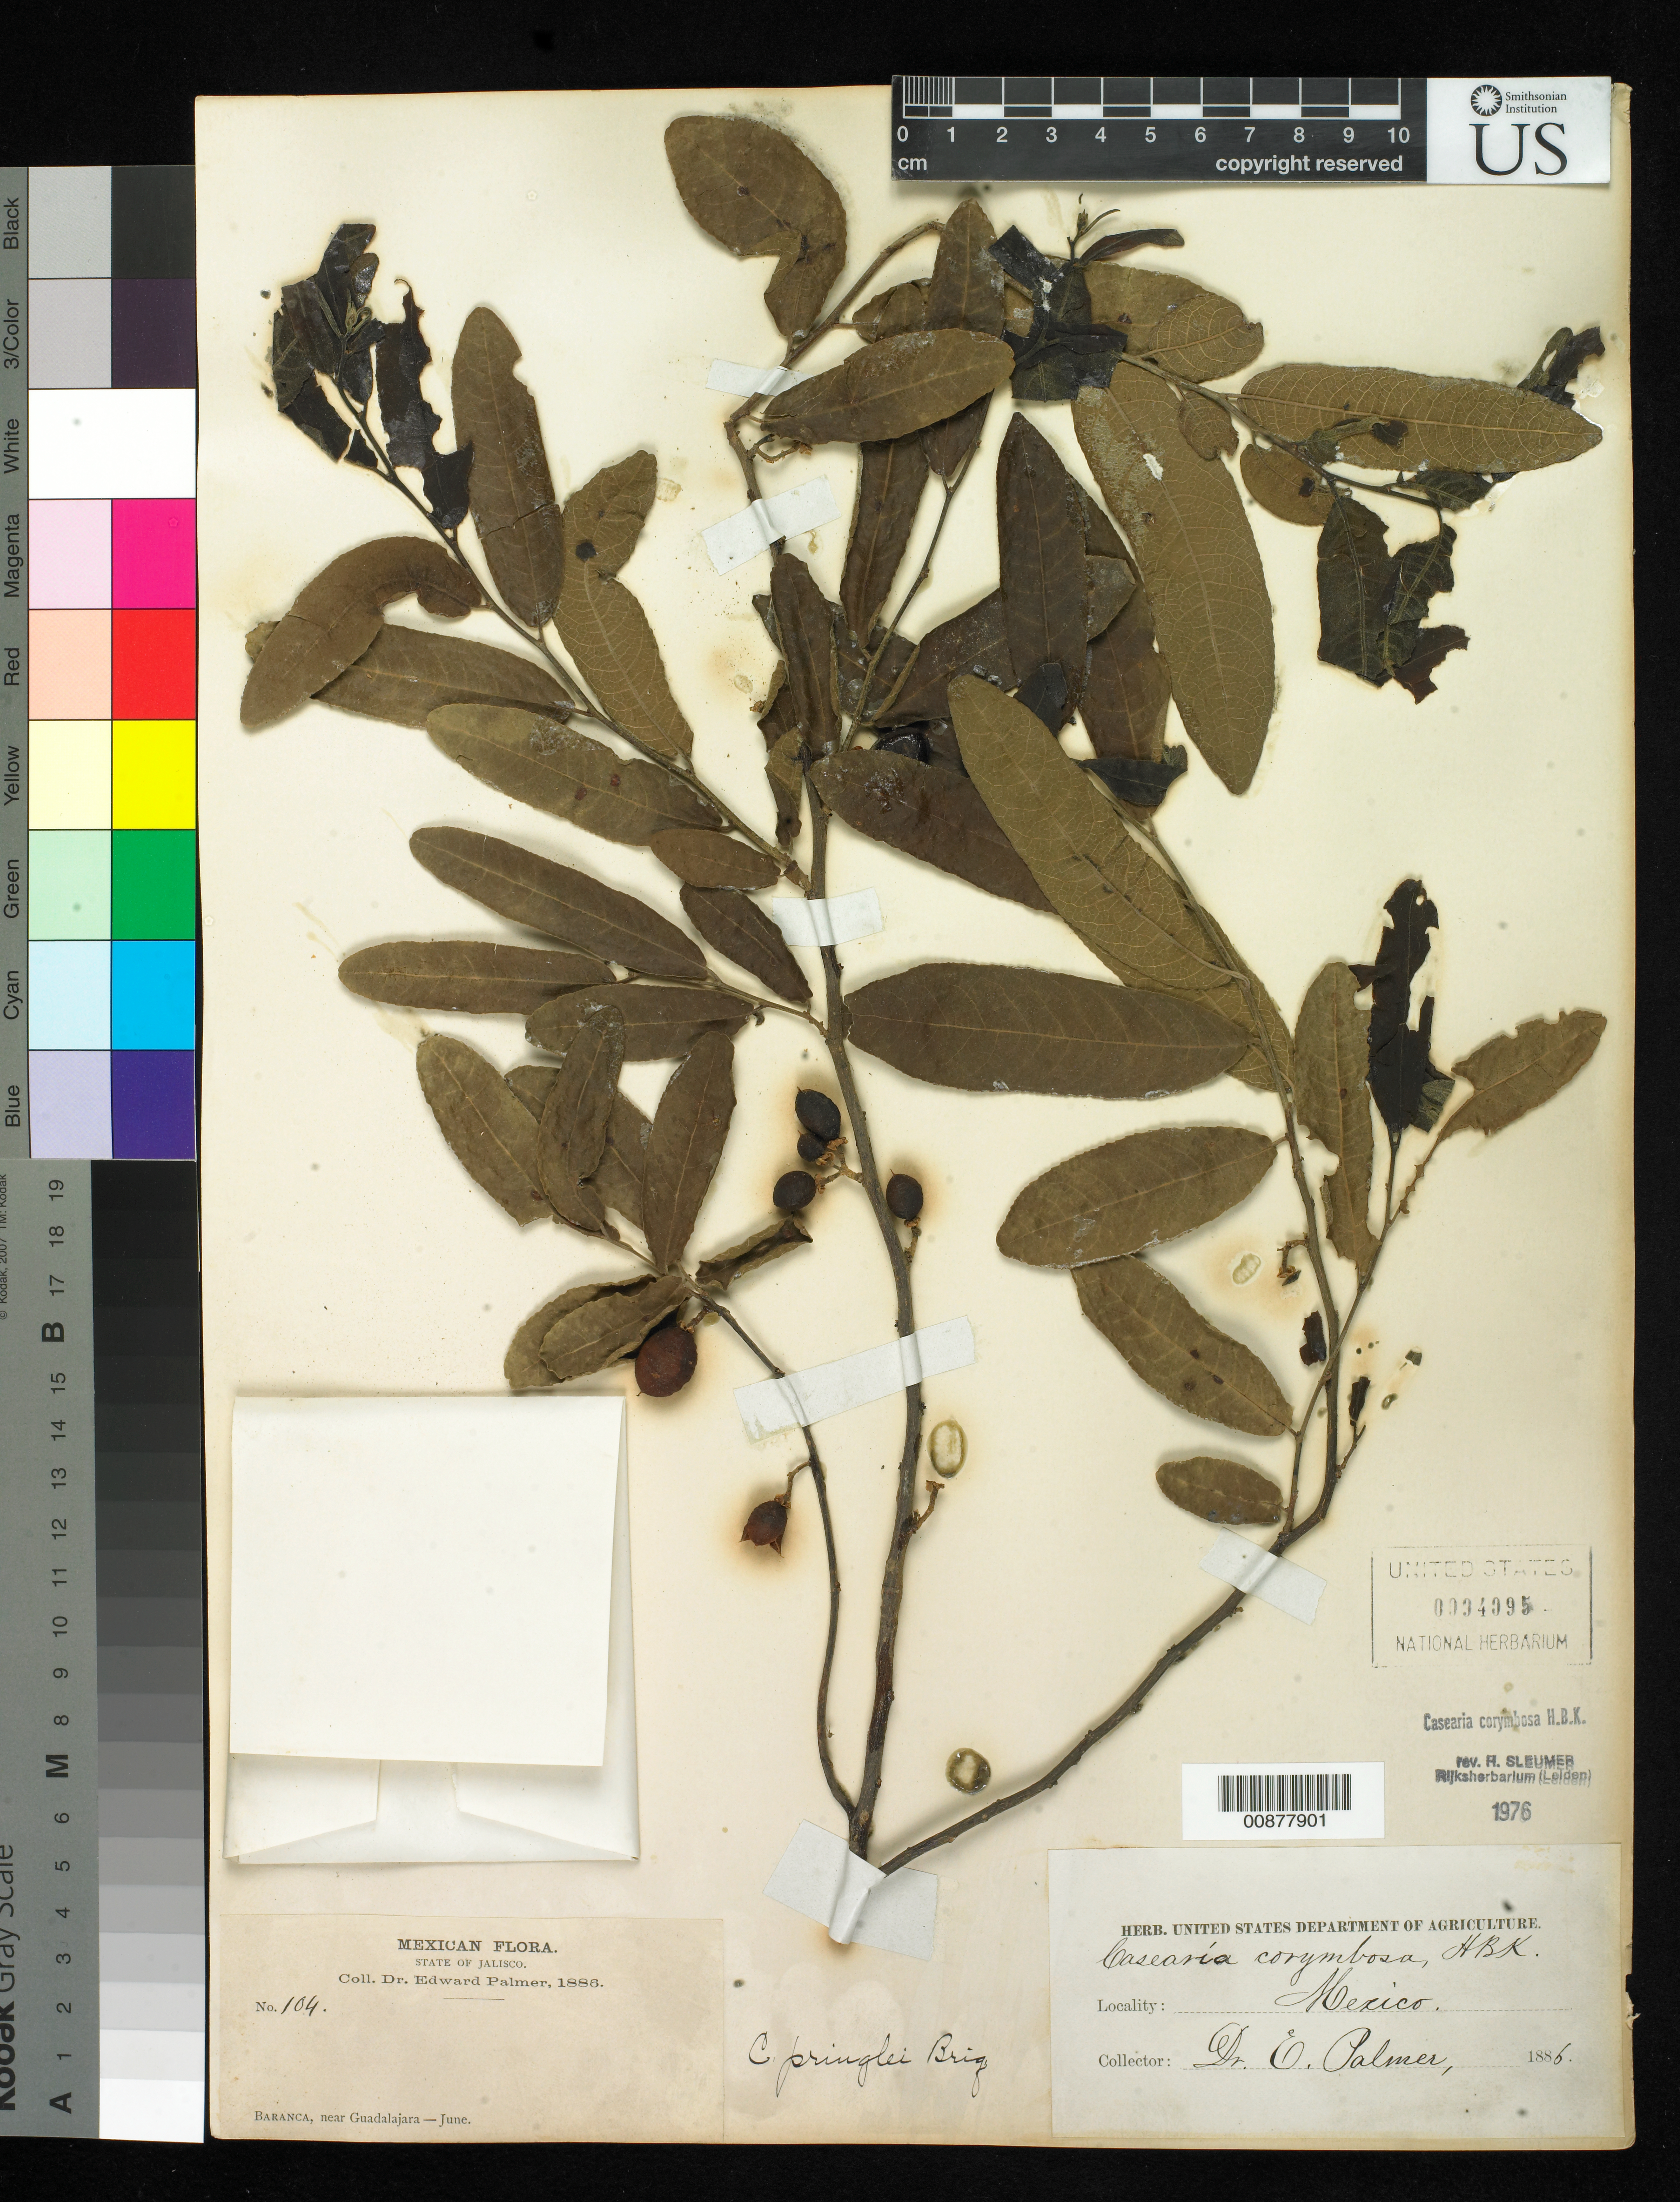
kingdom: Plantae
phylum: Tracheophyta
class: Magnoliopsida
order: Malpighiales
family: Salicaceae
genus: Casearia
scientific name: Casearia corymbosa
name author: Kunth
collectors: E. Palmer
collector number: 104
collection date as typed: Jun 1886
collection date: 1886-06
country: Mexico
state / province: Jalisco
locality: Barranca, near Guadalajara, Jalisco.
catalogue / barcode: US 94095